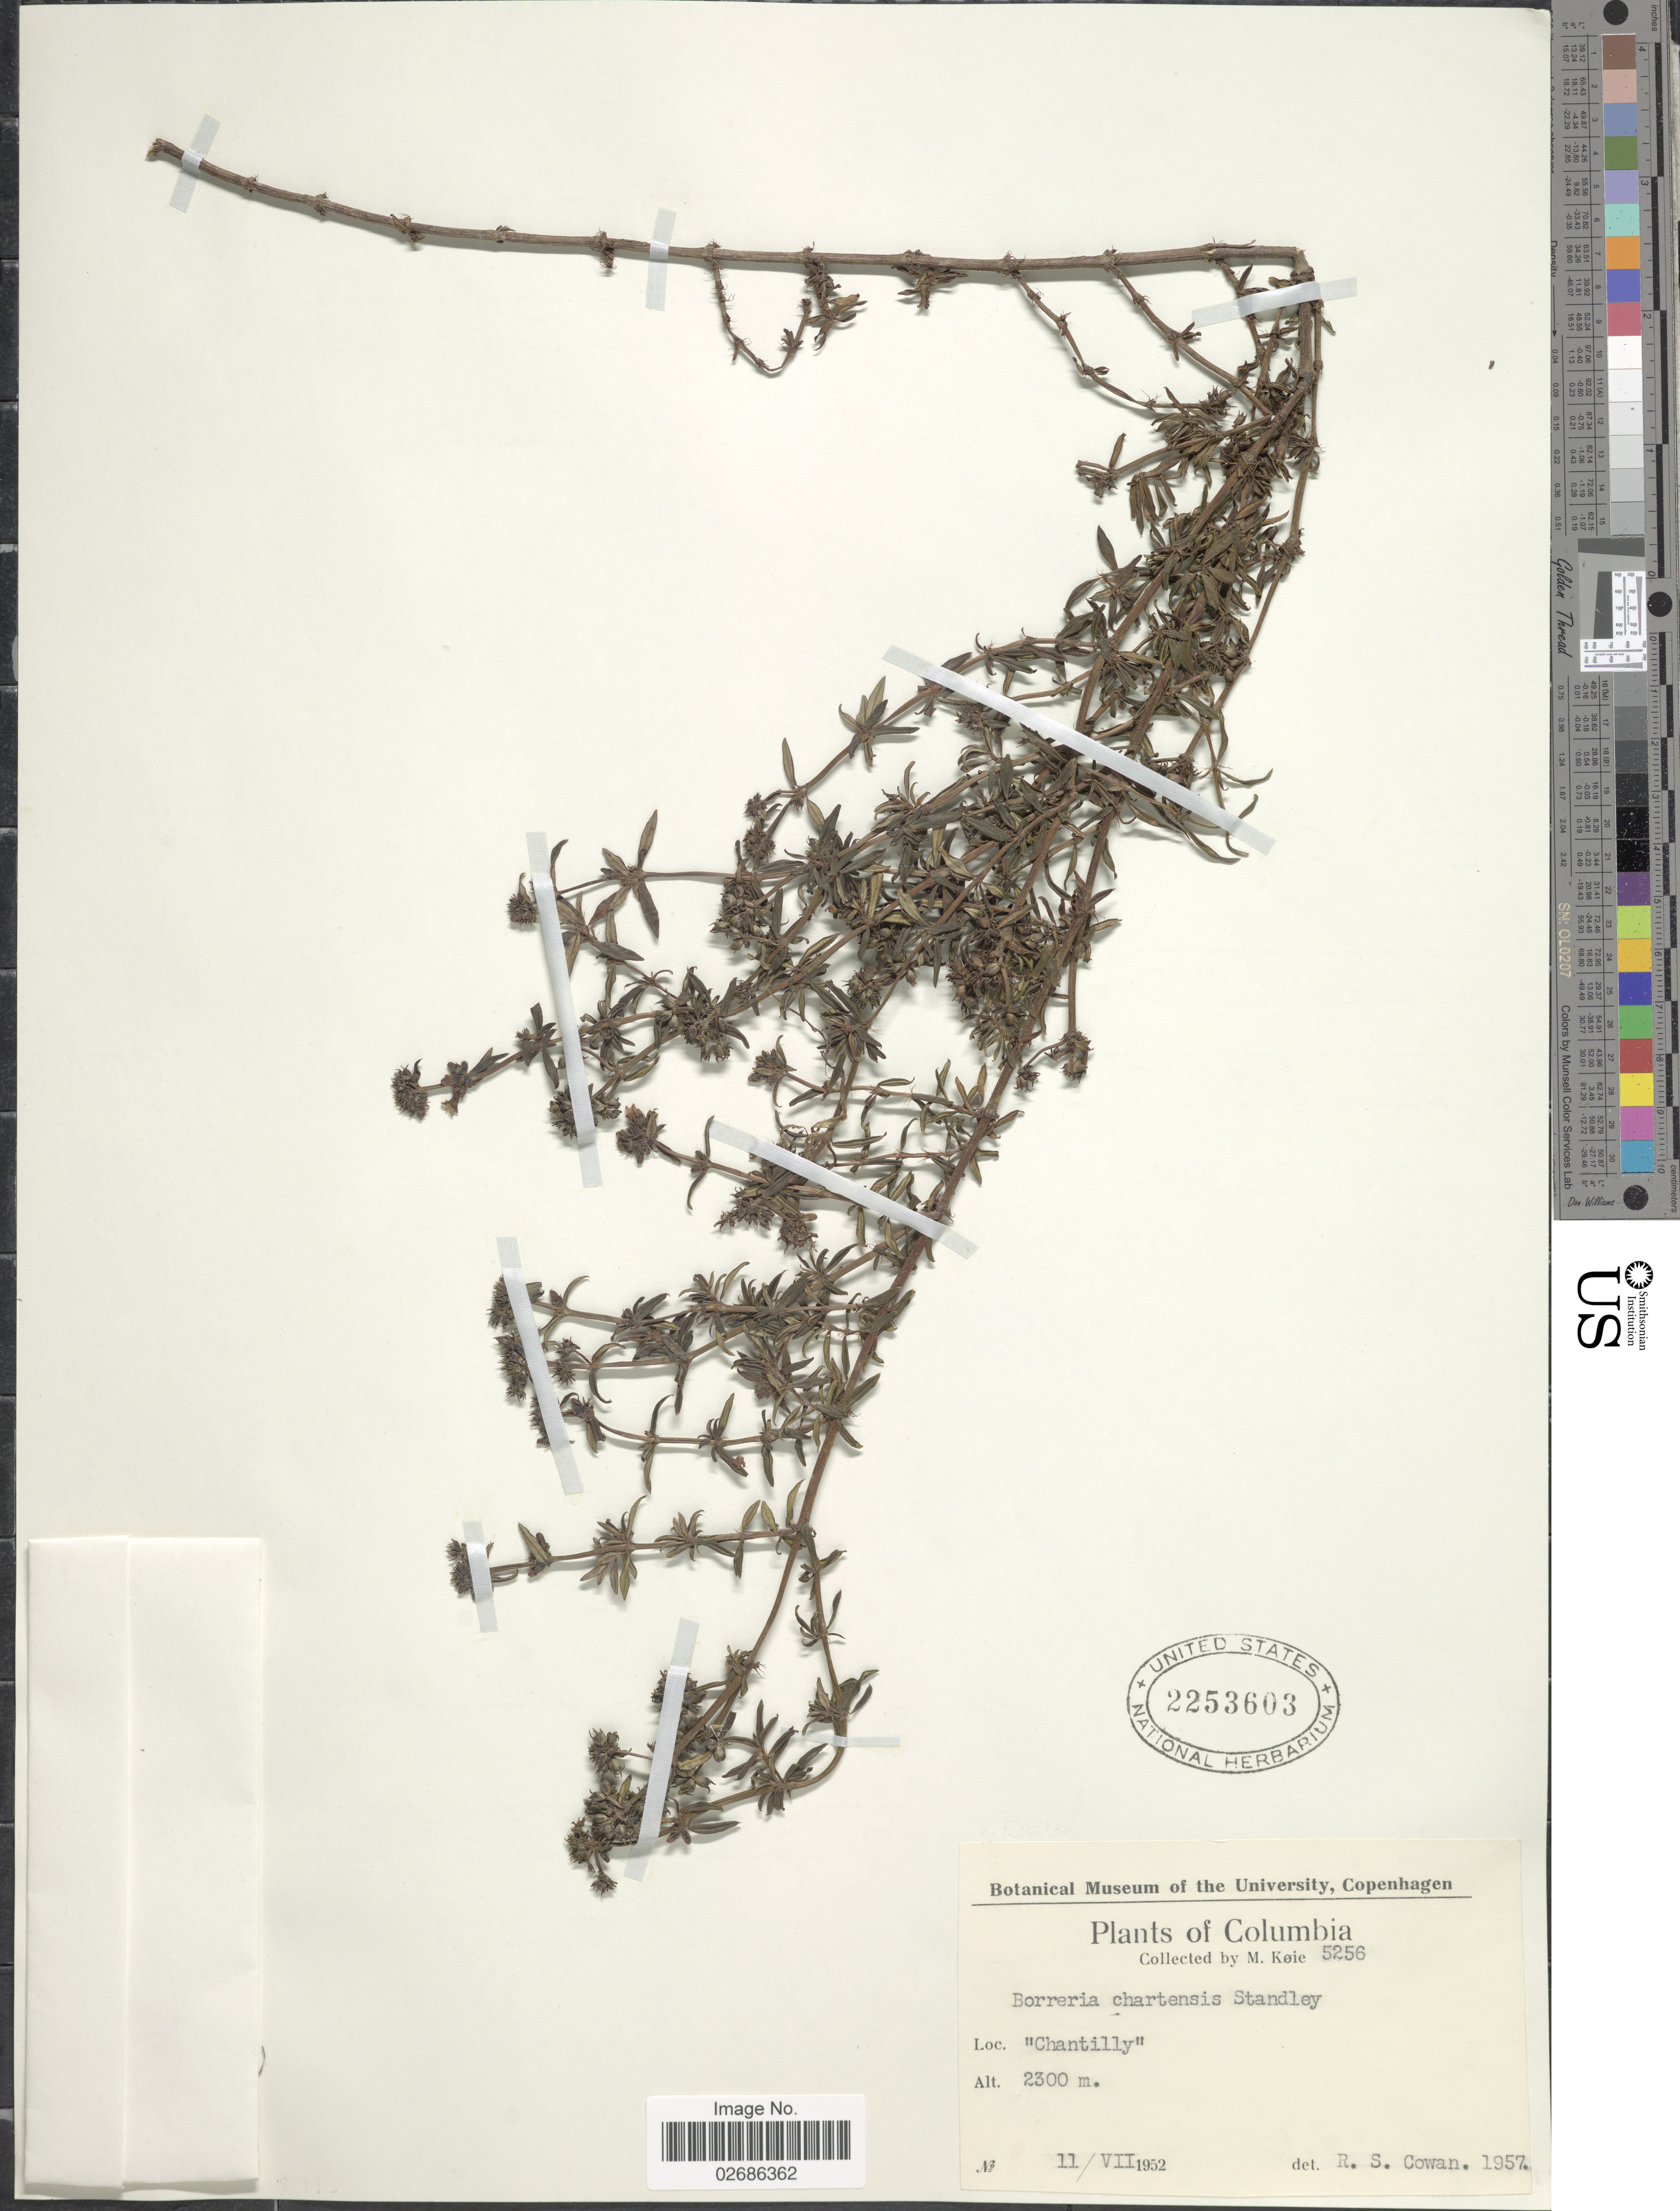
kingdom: Plantae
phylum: Tracheophyta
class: Magnoliopsida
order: Gentianales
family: Rubiaceae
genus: Borreria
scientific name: Borreria chartensis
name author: Standl.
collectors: M. Köie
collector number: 5256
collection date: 1952-07-11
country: Colombia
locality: Chantilly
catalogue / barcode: US 2253603